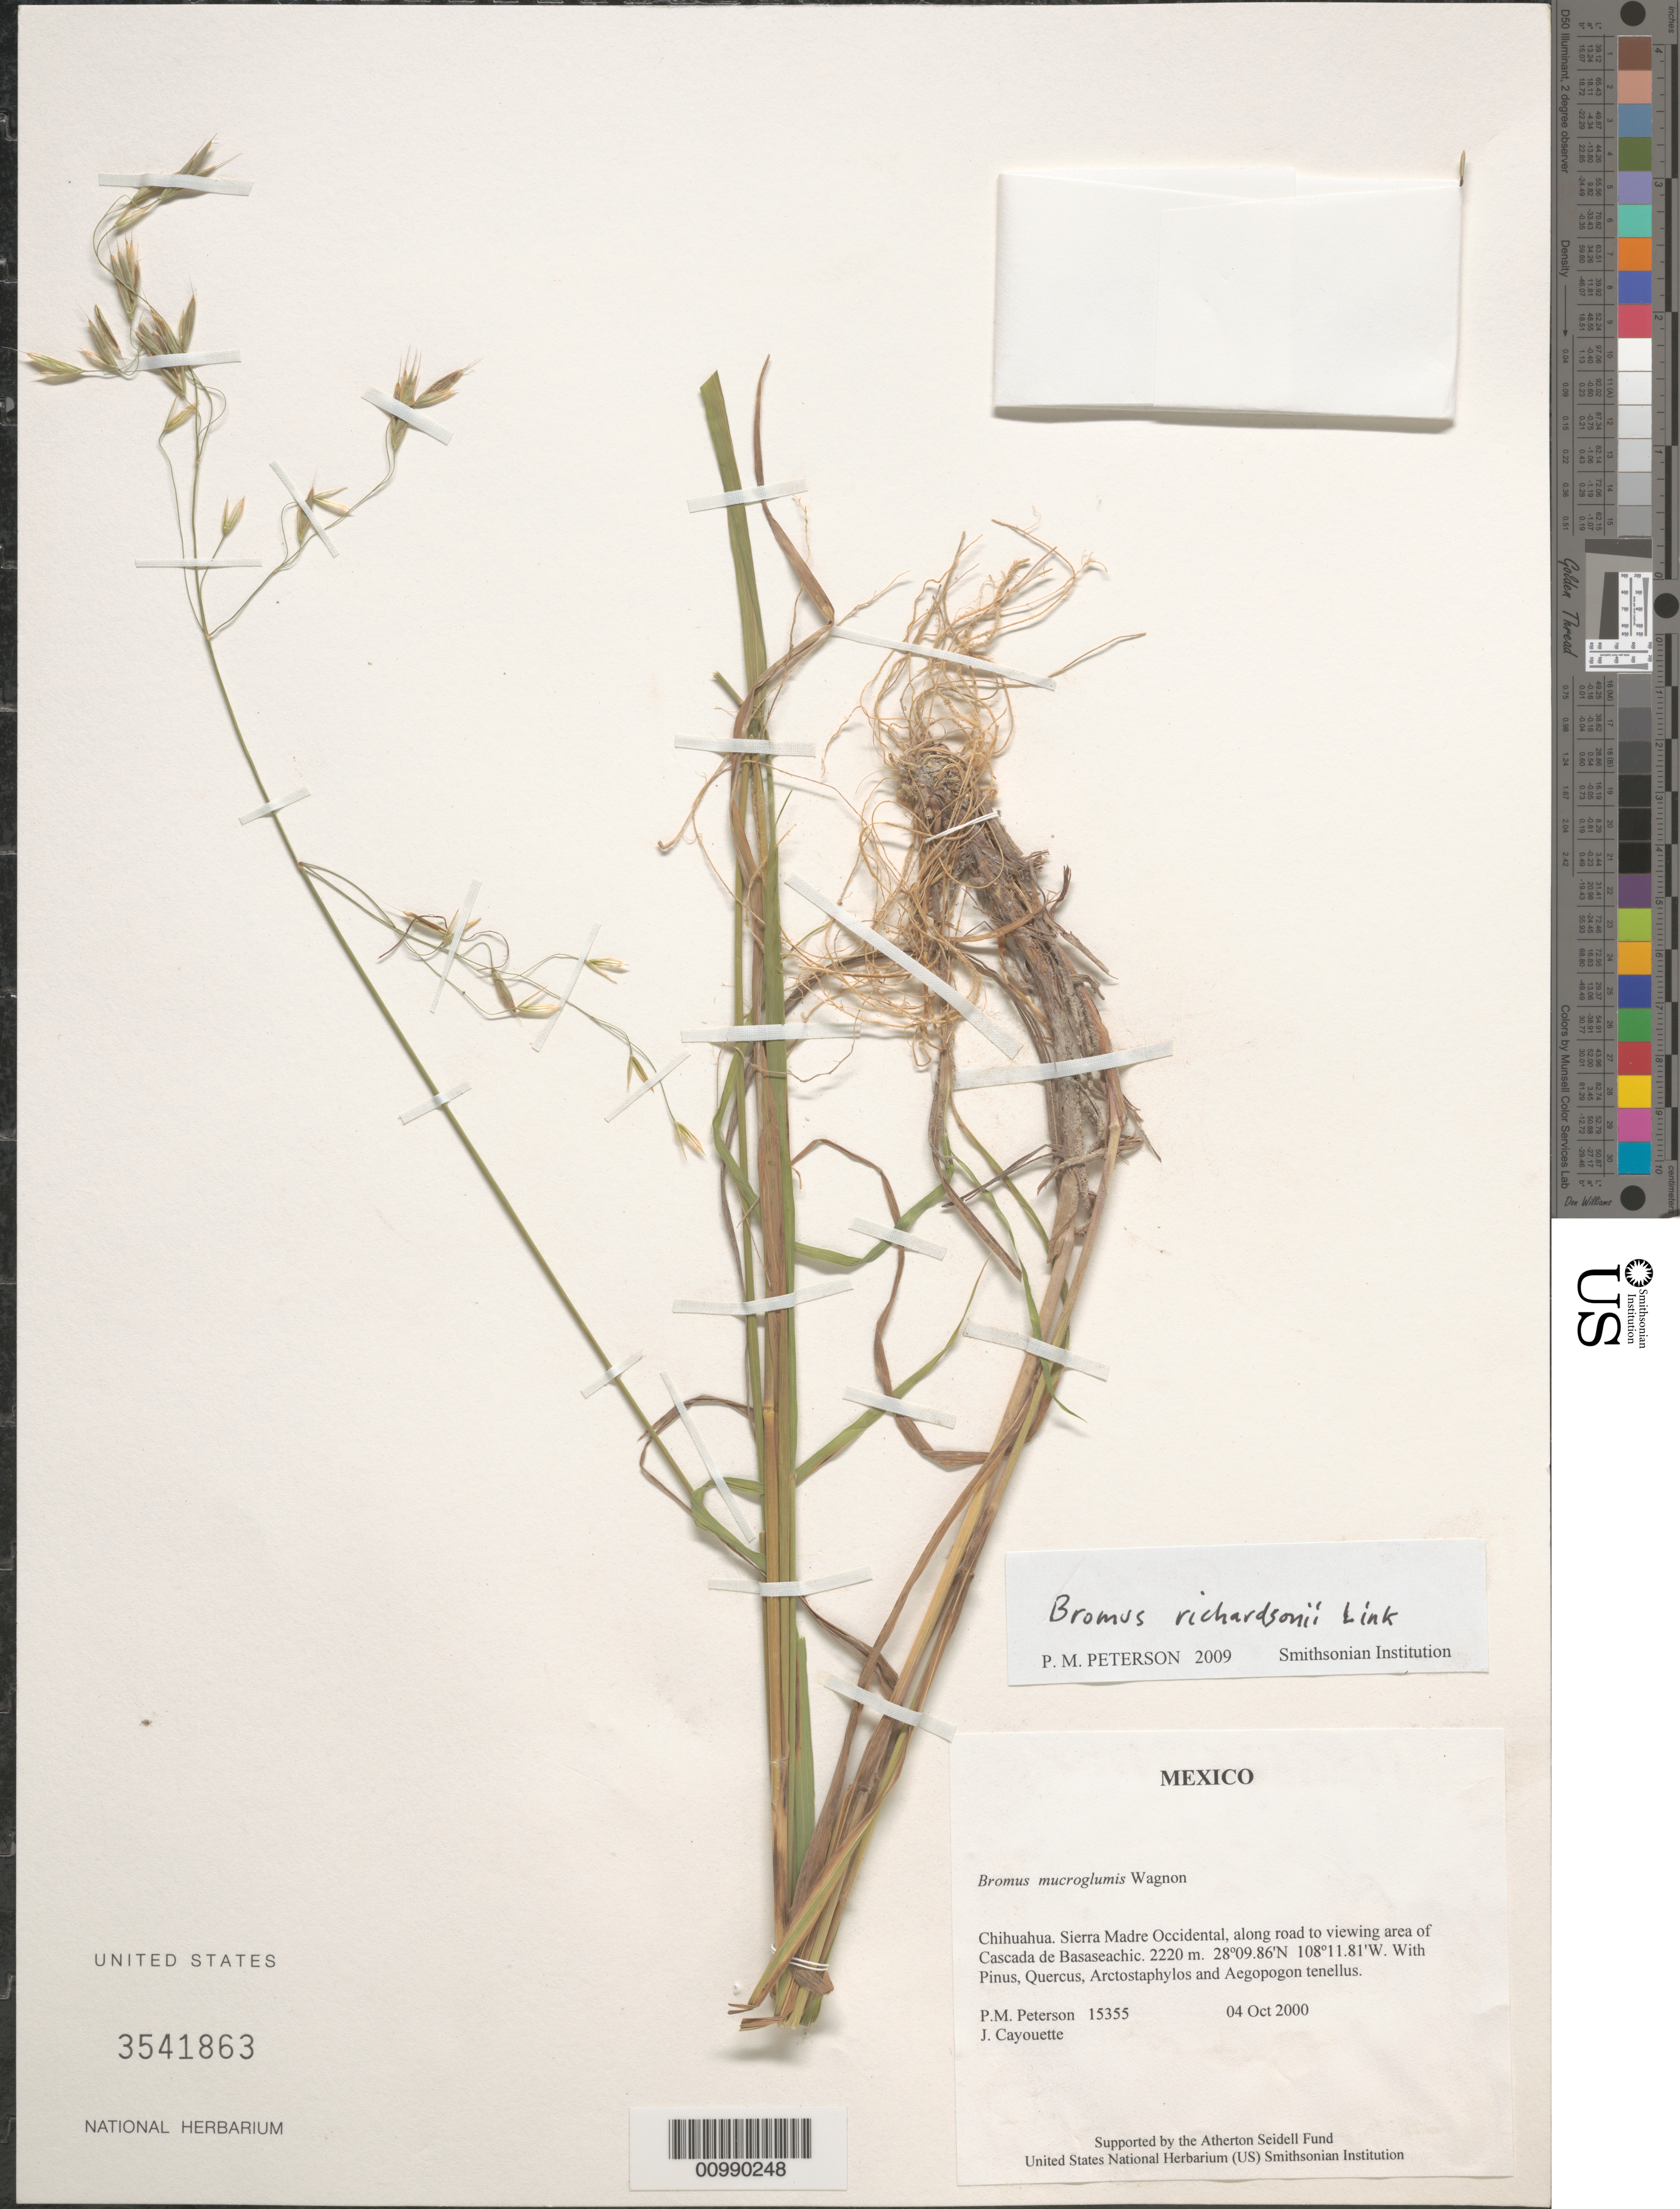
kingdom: Plantae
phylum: Tracheophyta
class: Liliopsida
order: Poales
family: Poaceae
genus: Bromus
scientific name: Bromus richardsonii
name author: Link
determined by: Saarela, J. M., (CAN), Canadian Museum of Nature (CANADA)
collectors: P. M. Peterson & J. Cayouette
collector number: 15355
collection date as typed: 04 Oct 2000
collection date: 2000-10-04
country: Mexico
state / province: Chihuahua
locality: Sierra Madre Occidental, along road to viewing area of Cascada de Basaseachic.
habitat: With Pinus, Quercus, Arctostaphylos and Aegopogon tenellus.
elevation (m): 2220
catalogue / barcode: US 3541863